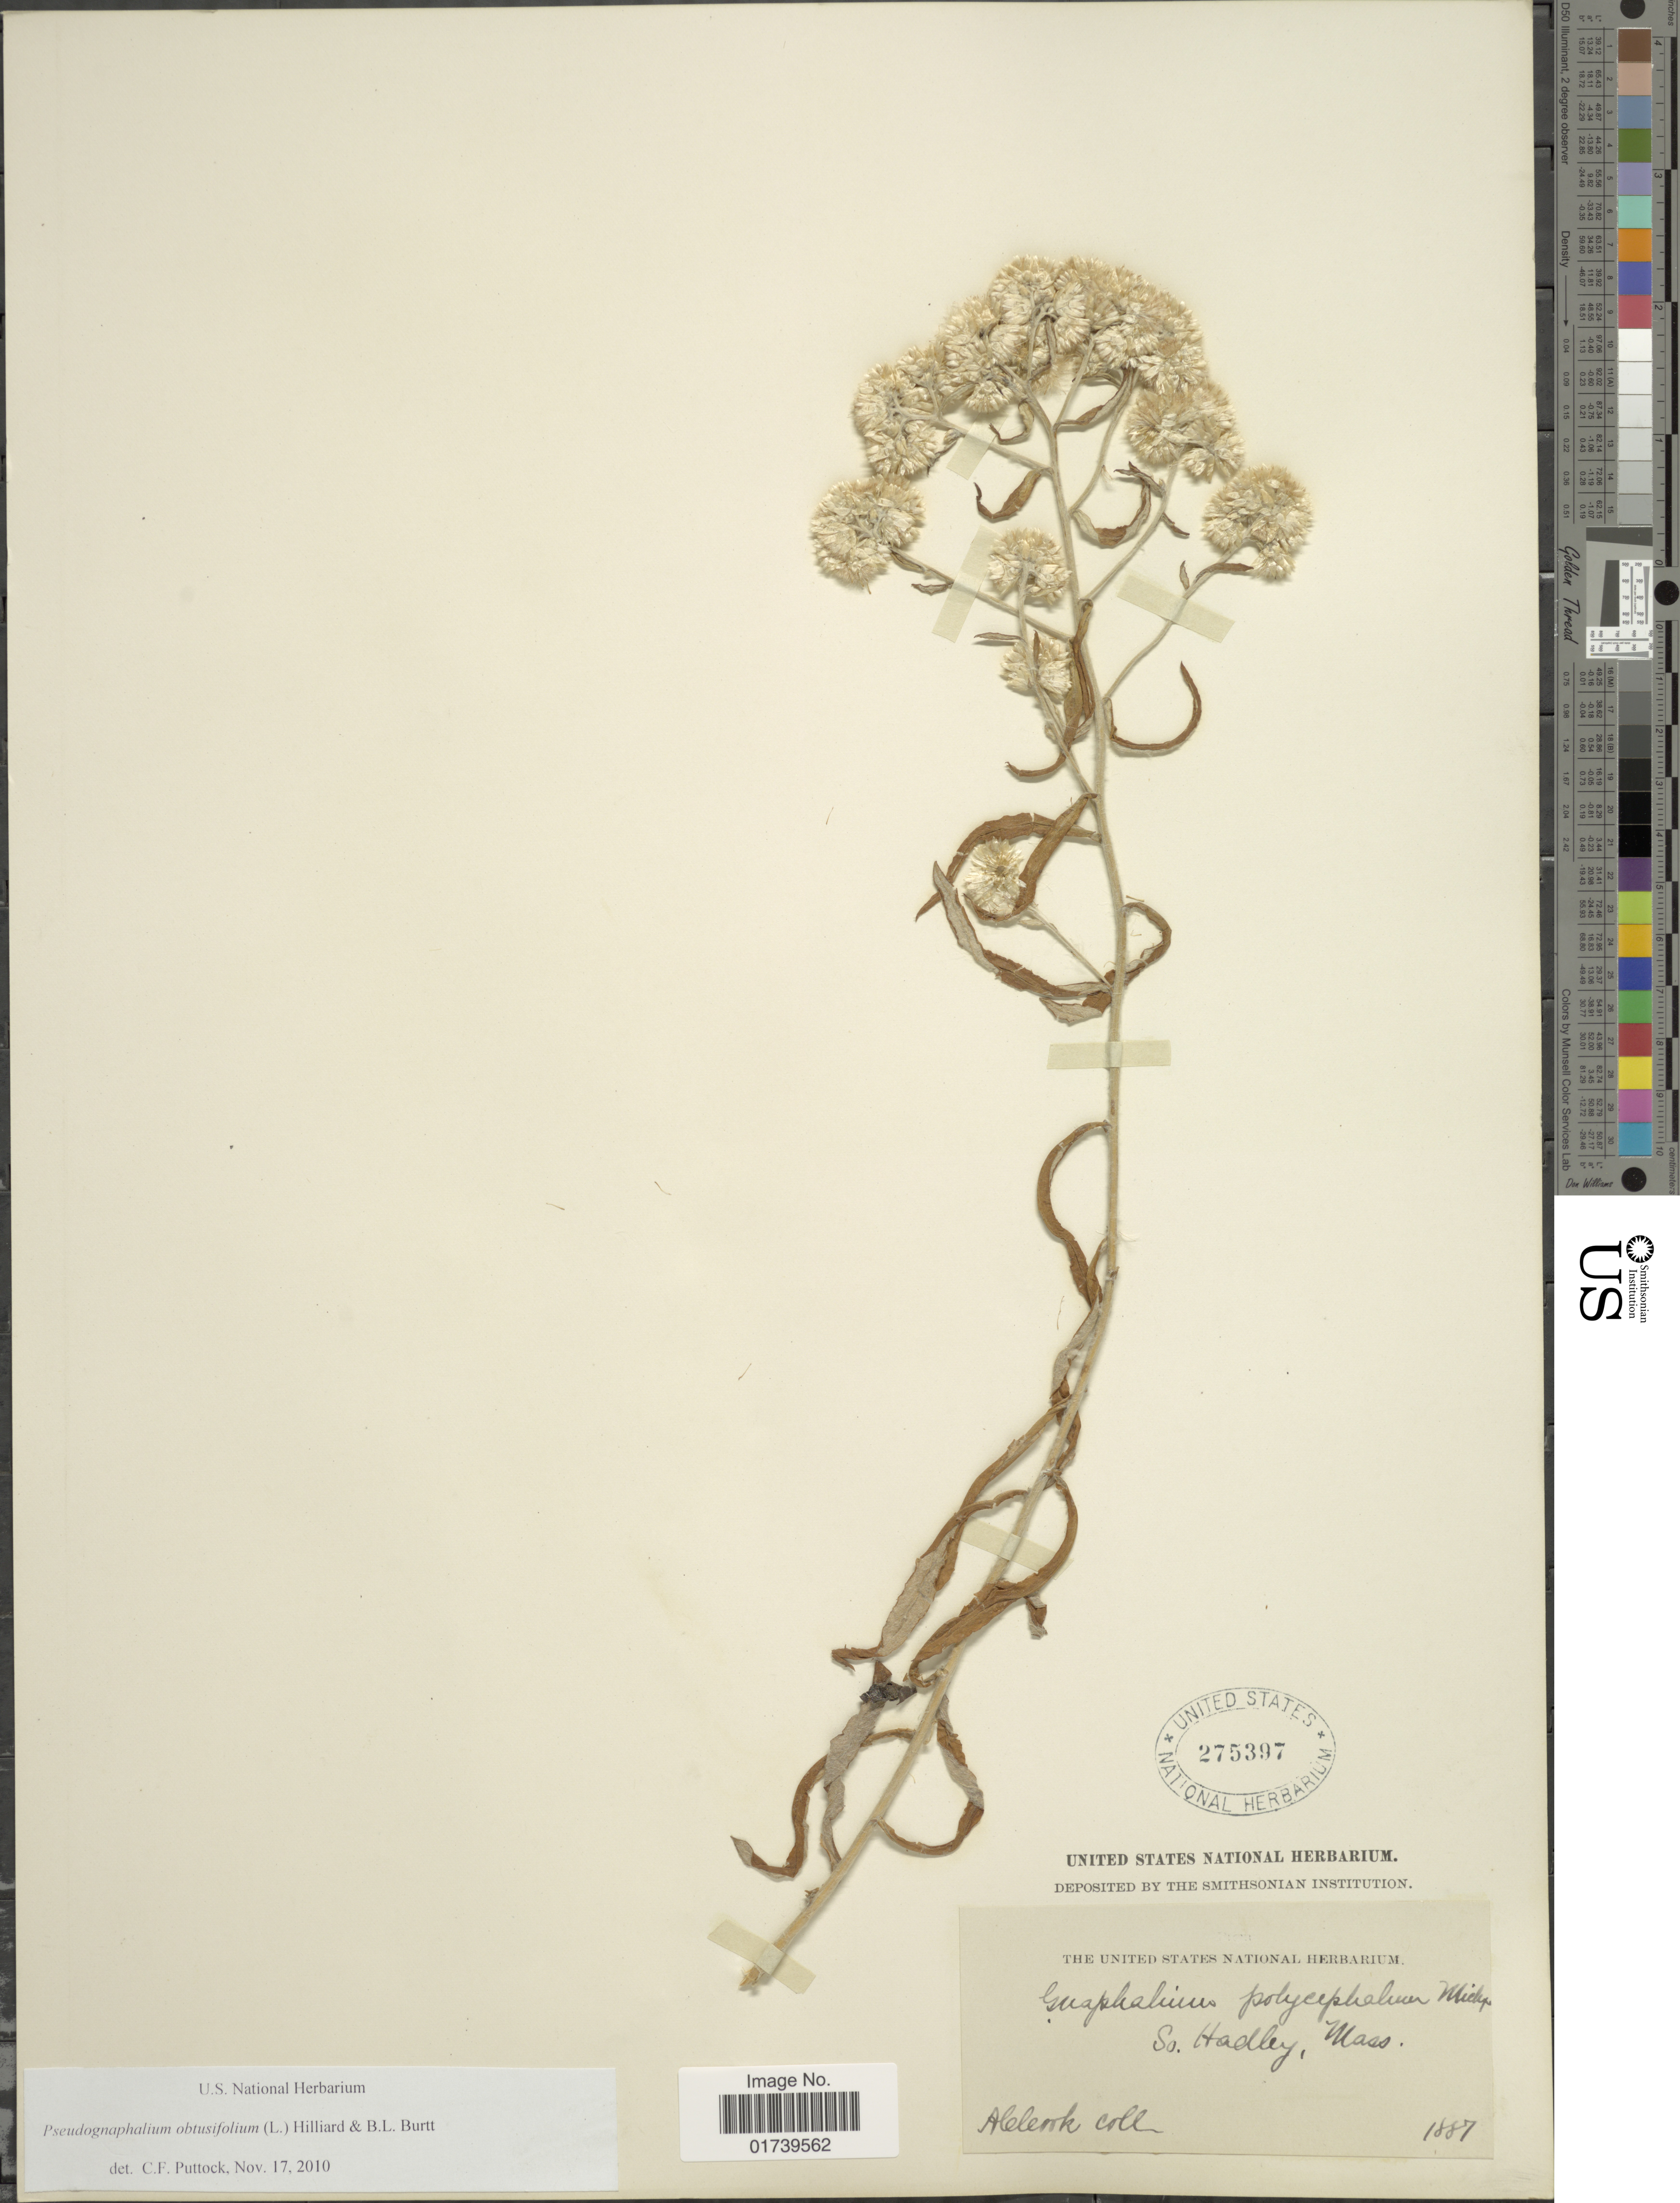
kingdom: Plantae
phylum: Tracheophyta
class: Magnoliopsida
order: Asterales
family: Asteraceae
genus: Pseudognaphalium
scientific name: Pseudognaphalium obtusifolium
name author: (L.) Hilliard & B.L. Burtt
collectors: A. Cook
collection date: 1887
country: United States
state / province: Massachusetts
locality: So. Hadley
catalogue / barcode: US 275397